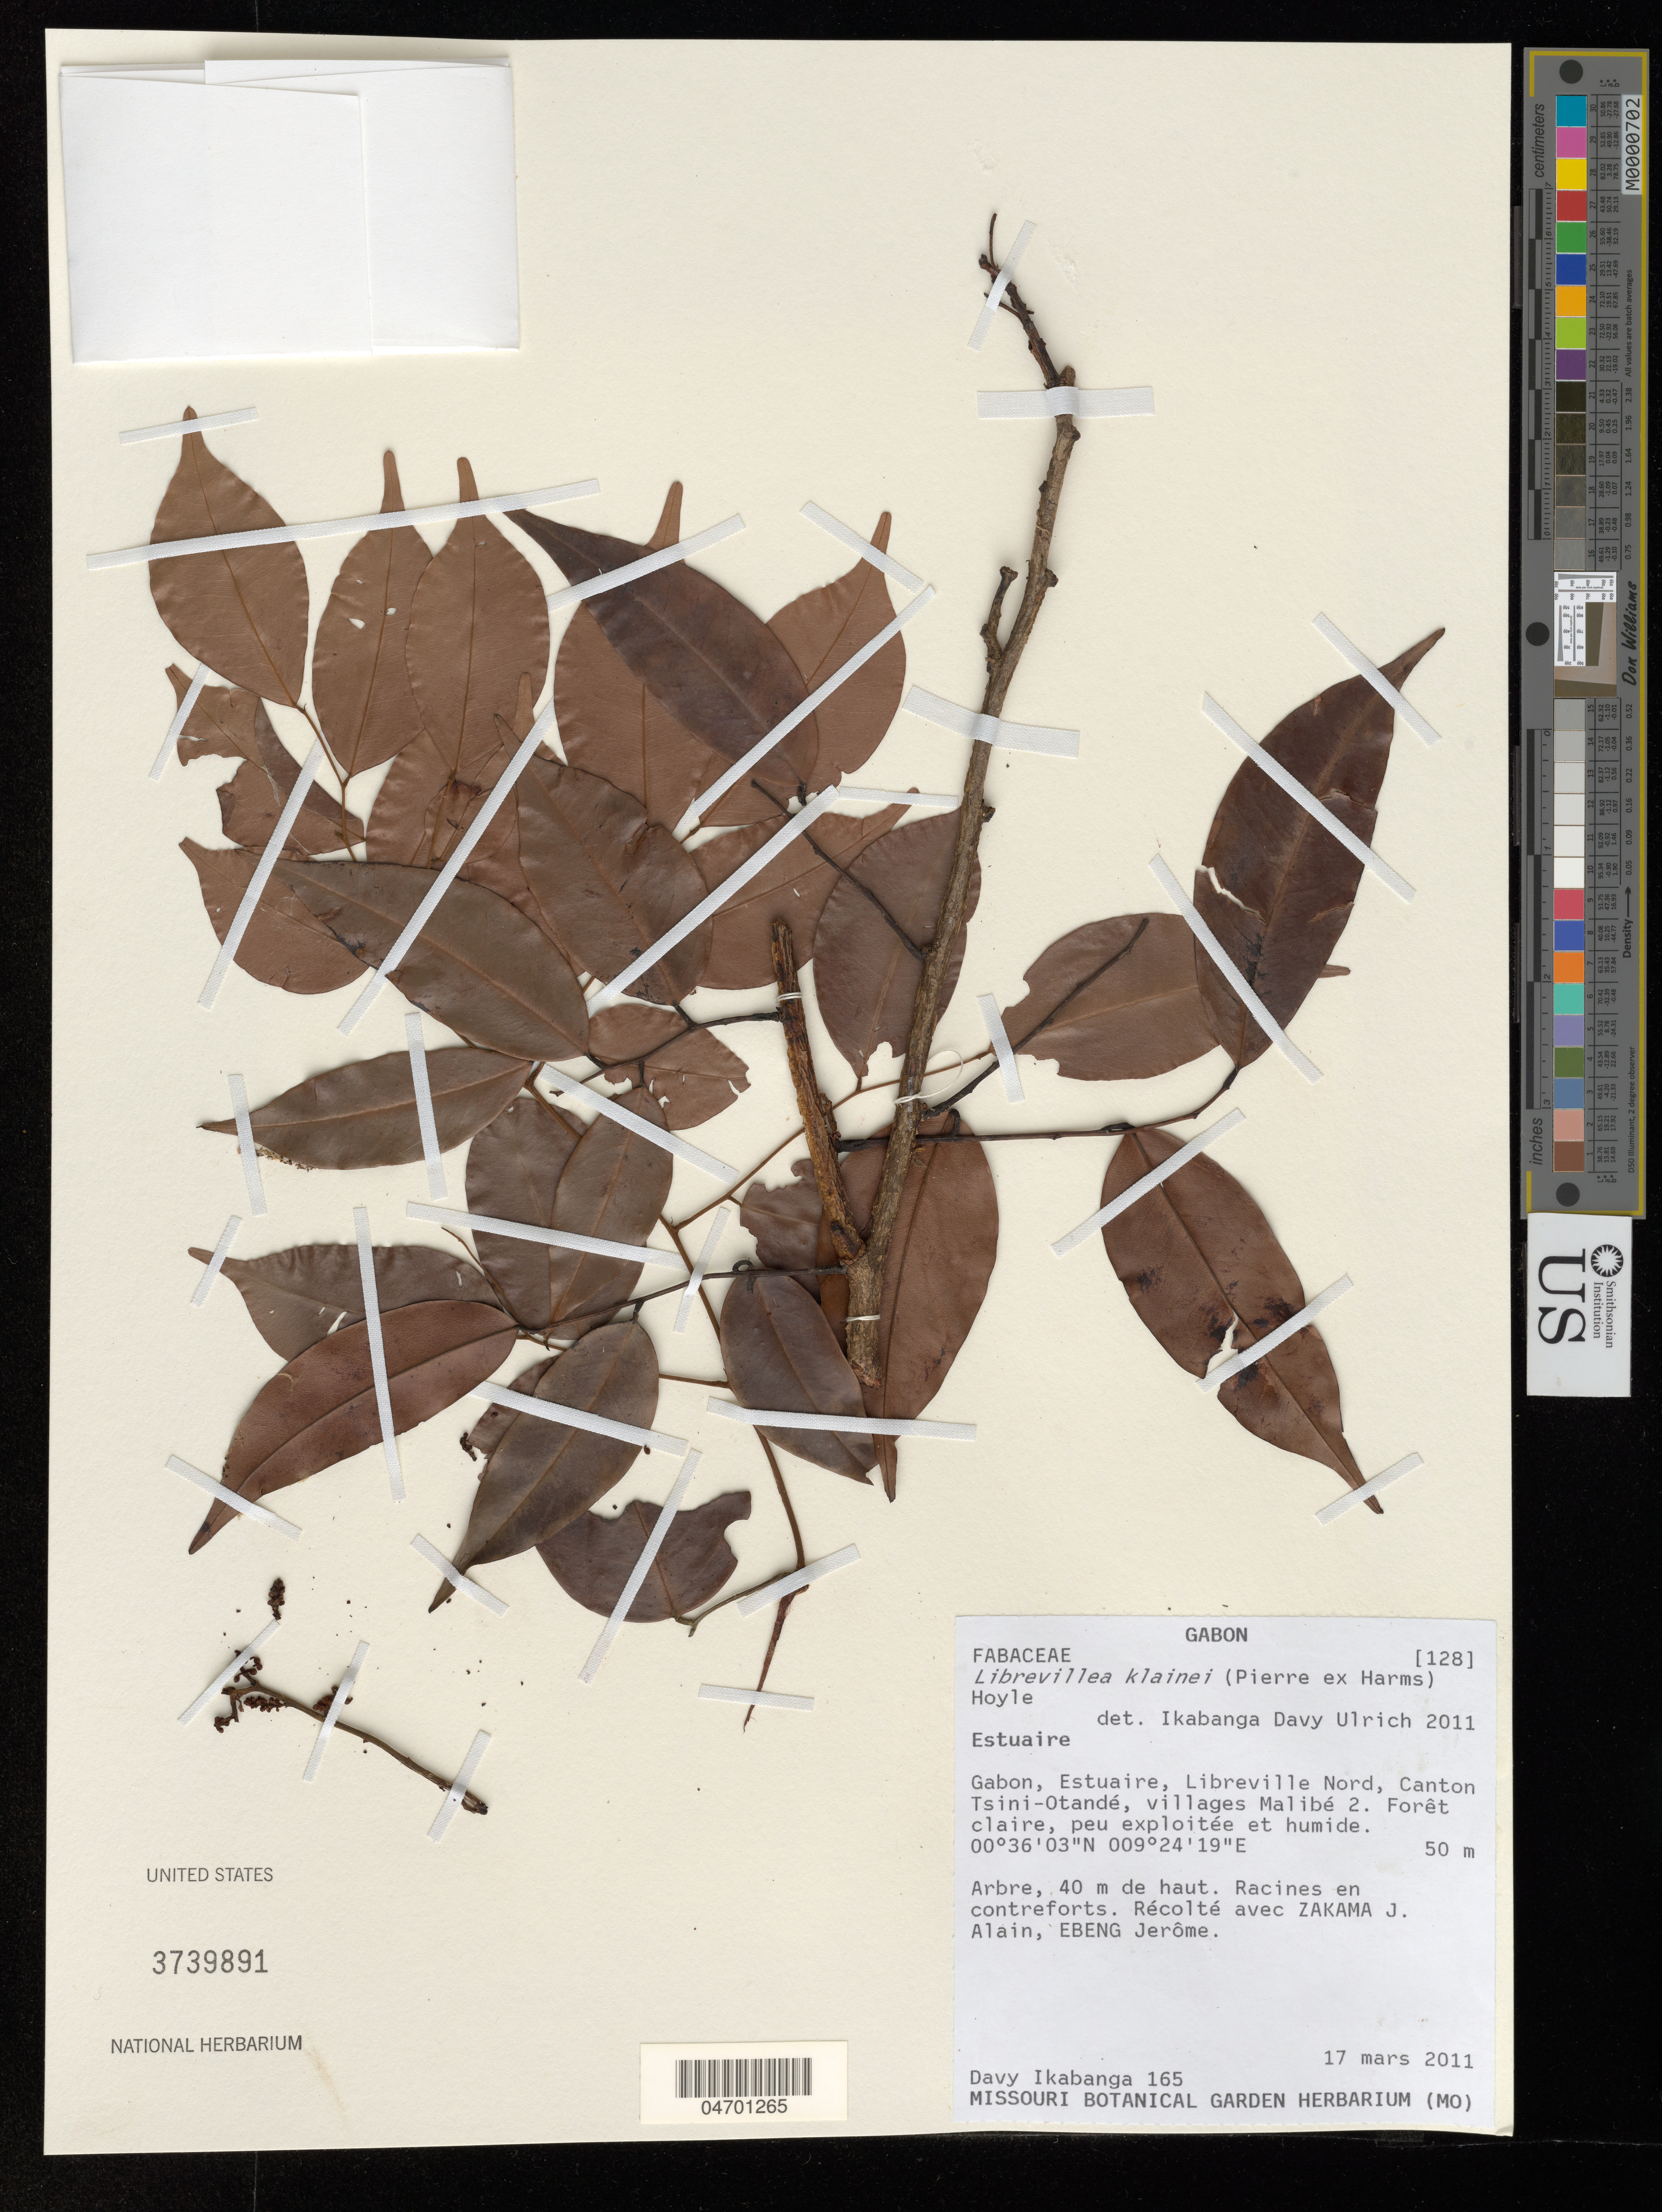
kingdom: Plantae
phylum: Tracheophyta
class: Magnoliopsida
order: Fabales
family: Fabaceae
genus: Librevillea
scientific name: Librevillea klainei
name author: (Pierre ex Harms) Hoyle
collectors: D. Ikabanga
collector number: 165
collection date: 2011-03-17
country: Gabon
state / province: Estuaire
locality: Libreville Nord, Canton Tsini-Otandé, villages Malibé 2.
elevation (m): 50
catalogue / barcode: US 3739891